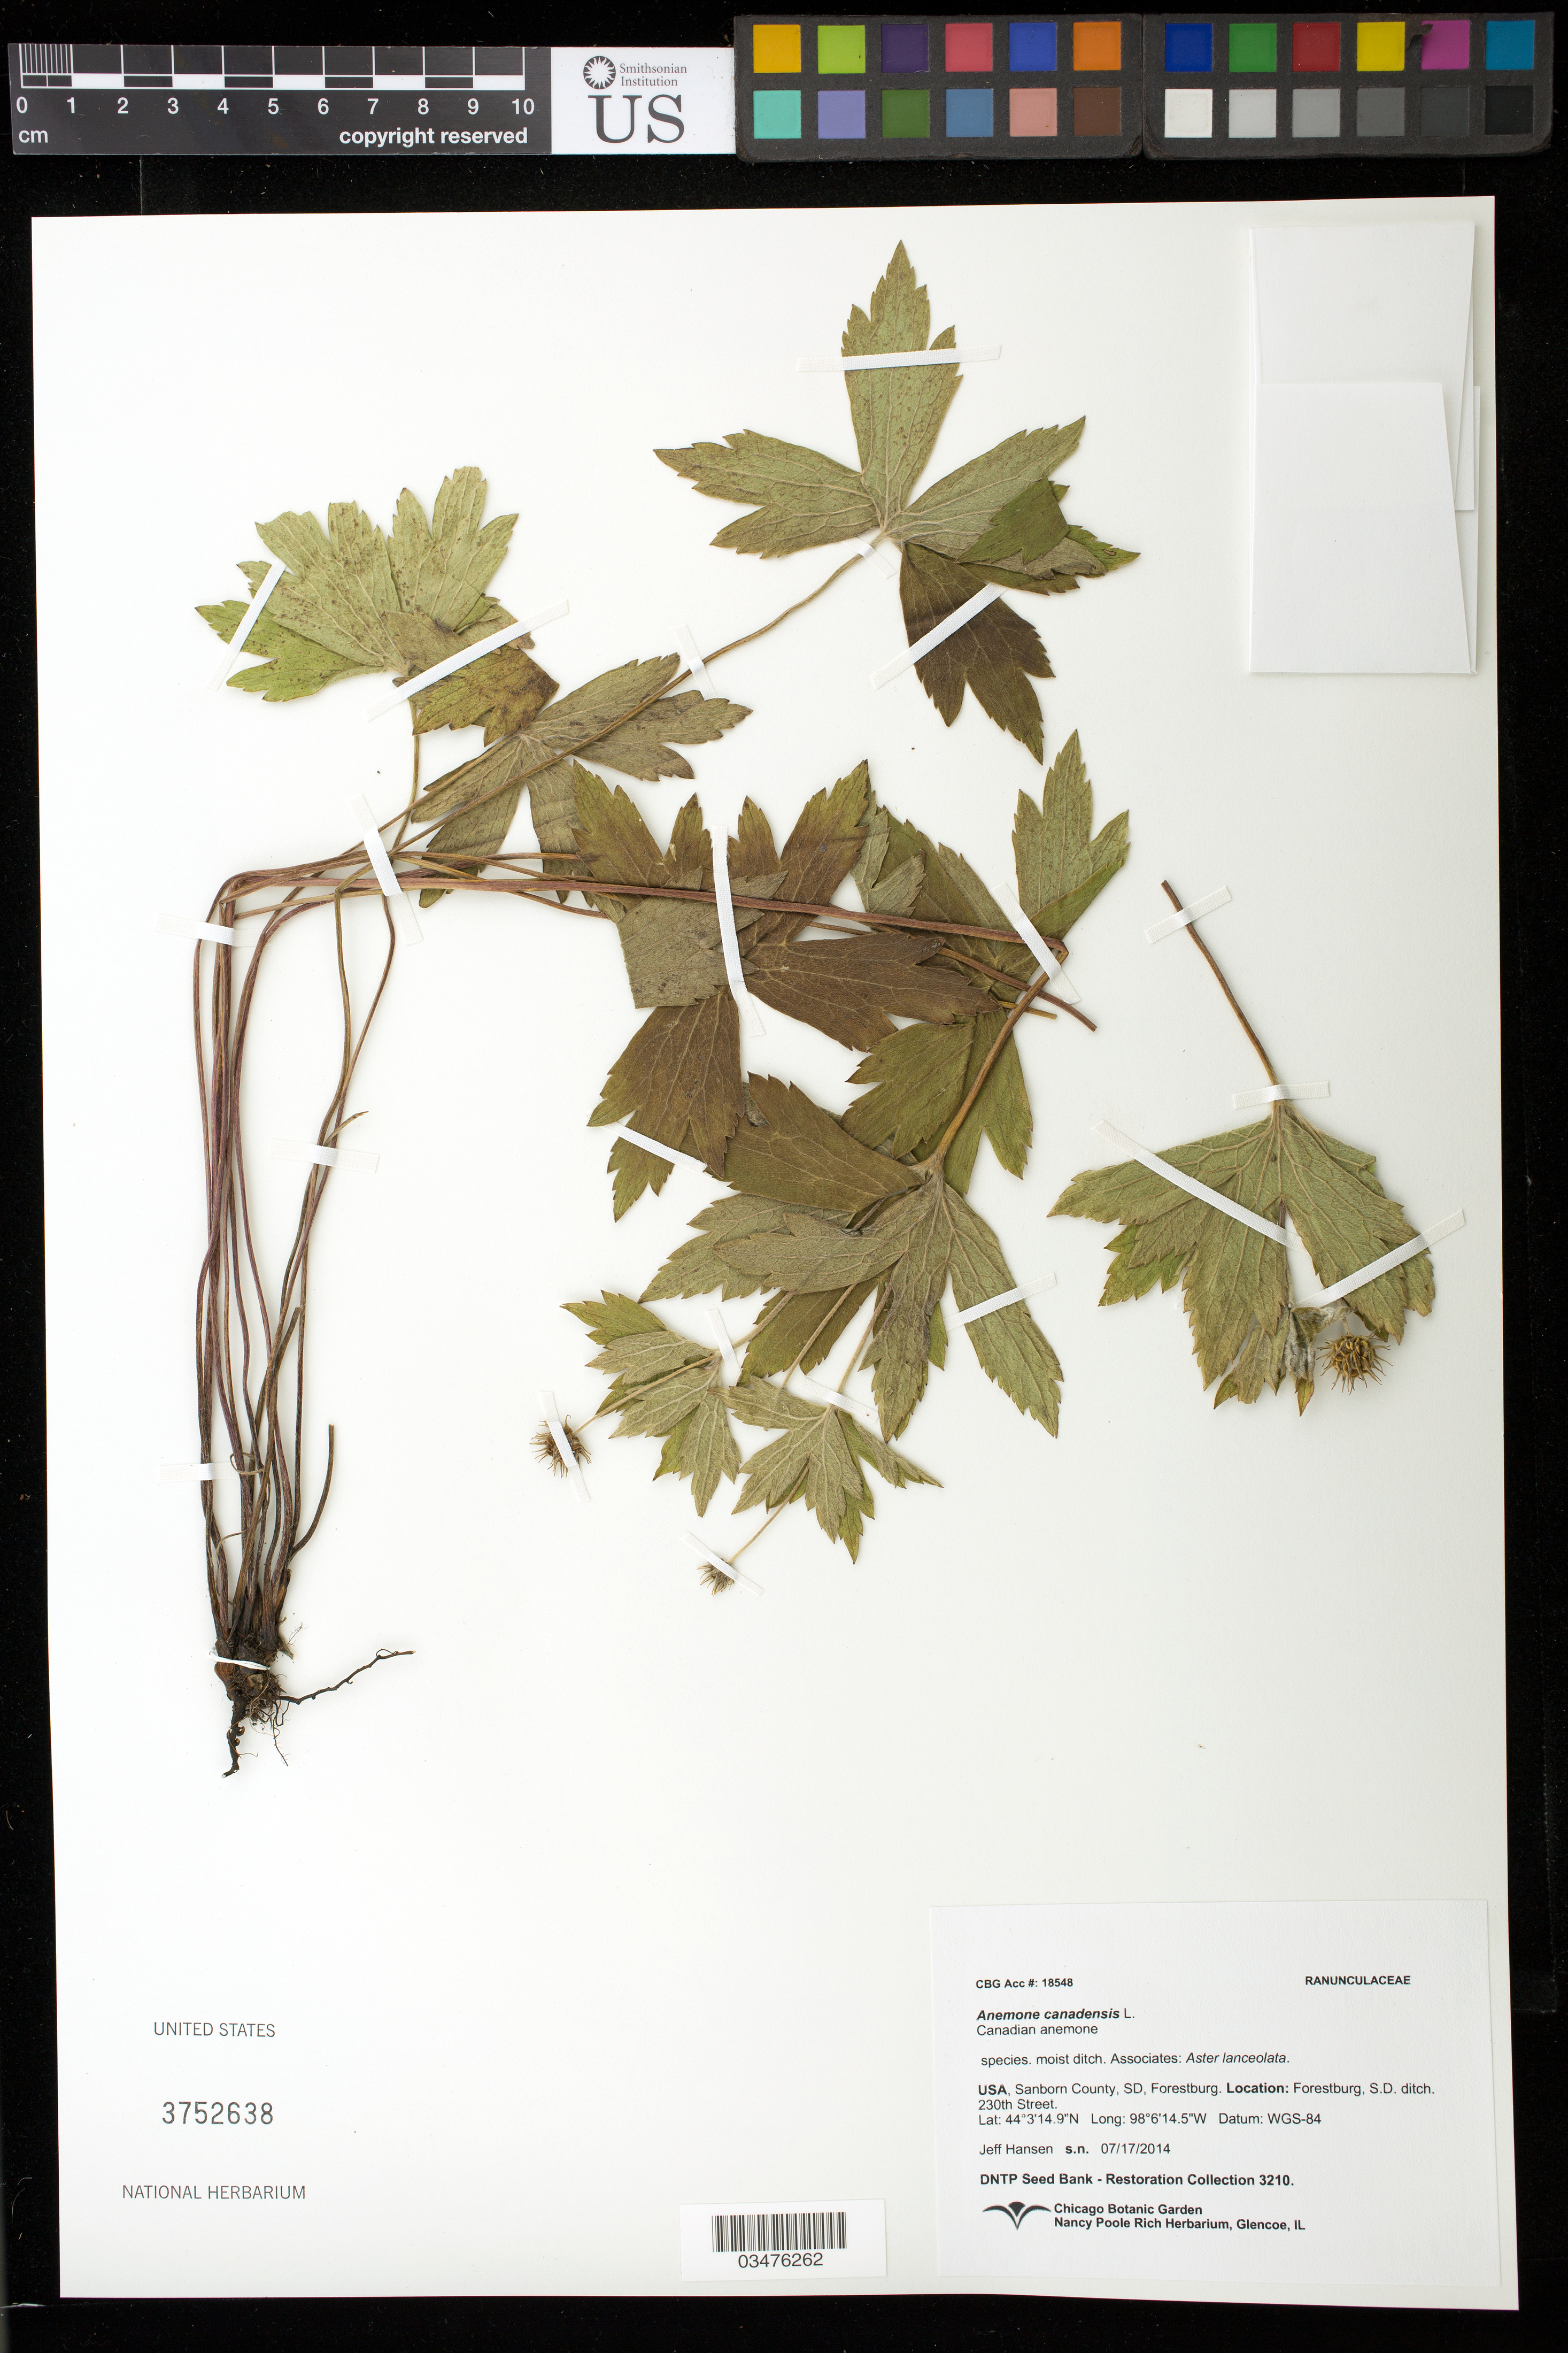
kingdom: Plantae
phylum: Tracheophyta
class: Magnoliopsida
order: Ranunculales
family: Ranunculaceae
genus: Anemone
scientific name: Anemone canadensis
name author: L.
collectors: J. Hansen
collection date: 2014-07-17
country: United States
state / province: South Dakota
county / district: Sanborn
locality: Forestburg. 230th Street.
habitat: Moist ditch. With Aster lanceolata.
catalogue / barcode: US 3752638